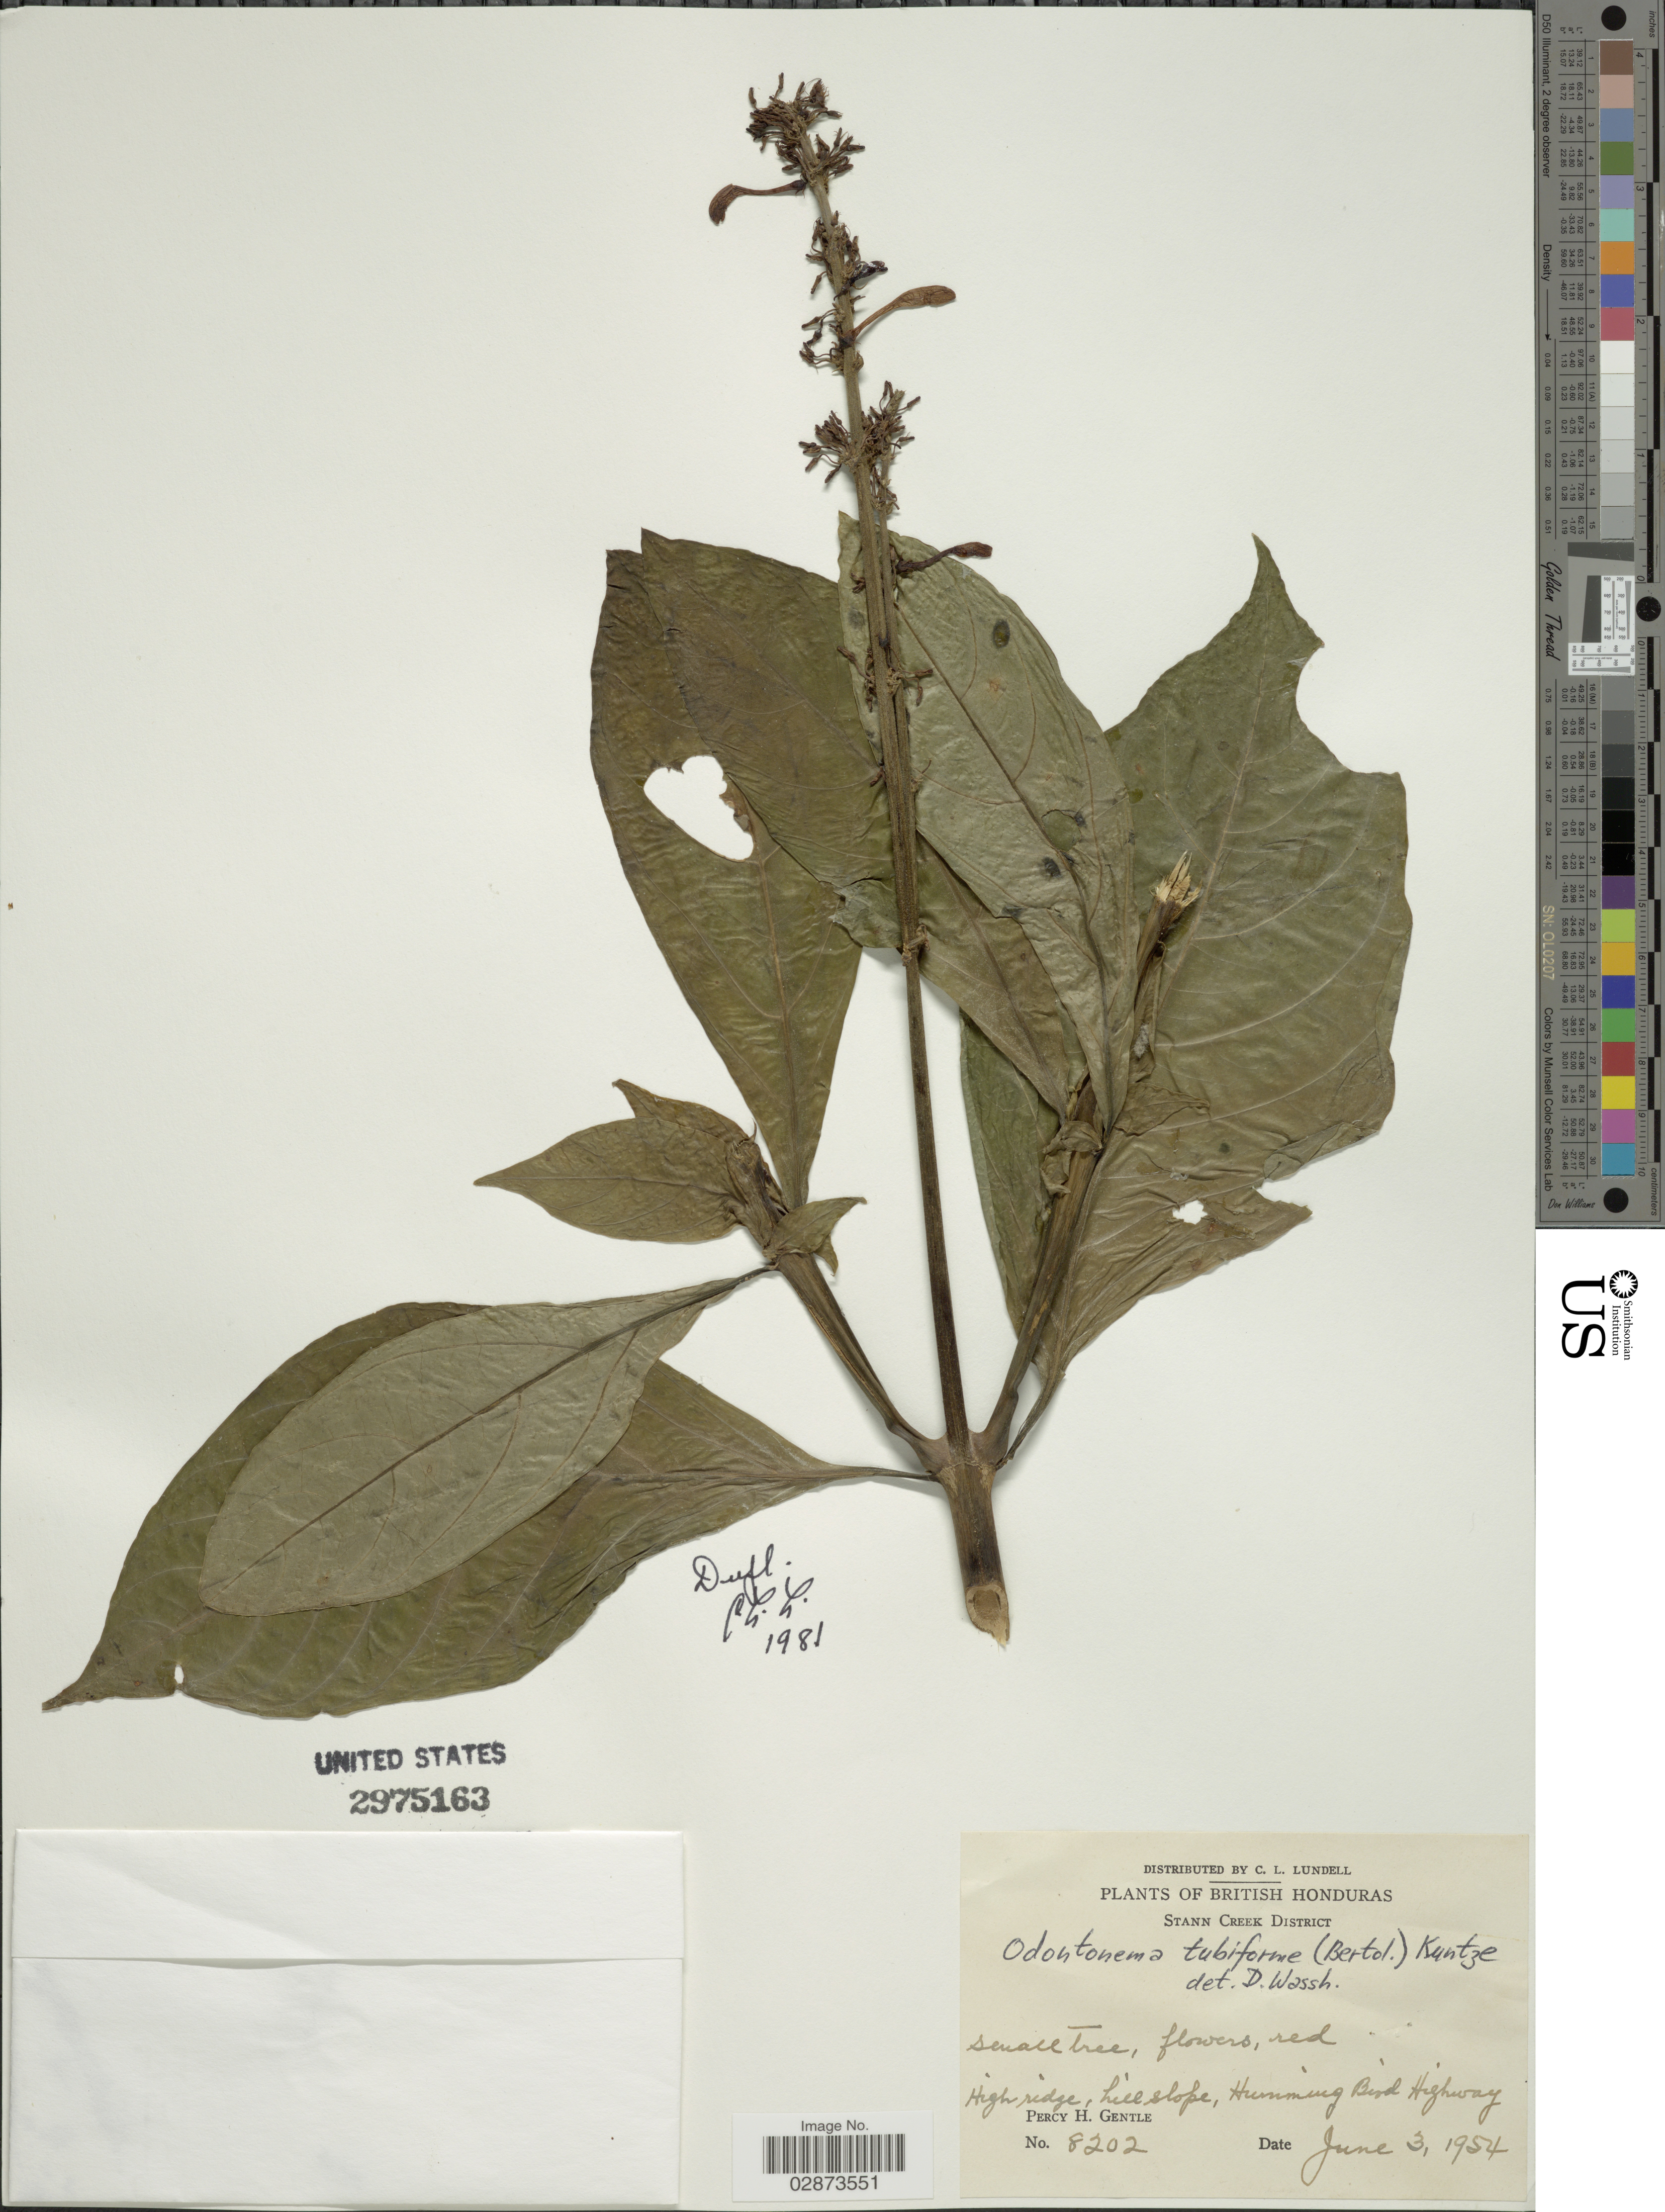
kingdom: Plantae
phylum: Tracheophyta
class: Magnoliopsida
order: Lamiales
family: Acanthaceae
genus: Odontonema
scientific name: Odontonema tubaeforme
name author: (Bertol.) Kuntze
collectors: P. H. Gentle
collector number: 8202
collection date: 1954-06-03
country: Belize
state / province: Stann Creek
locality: British Honduras. Stann Creek District. High ridgem hill slope, Humming Bird Highway.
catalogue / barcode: US 2975163